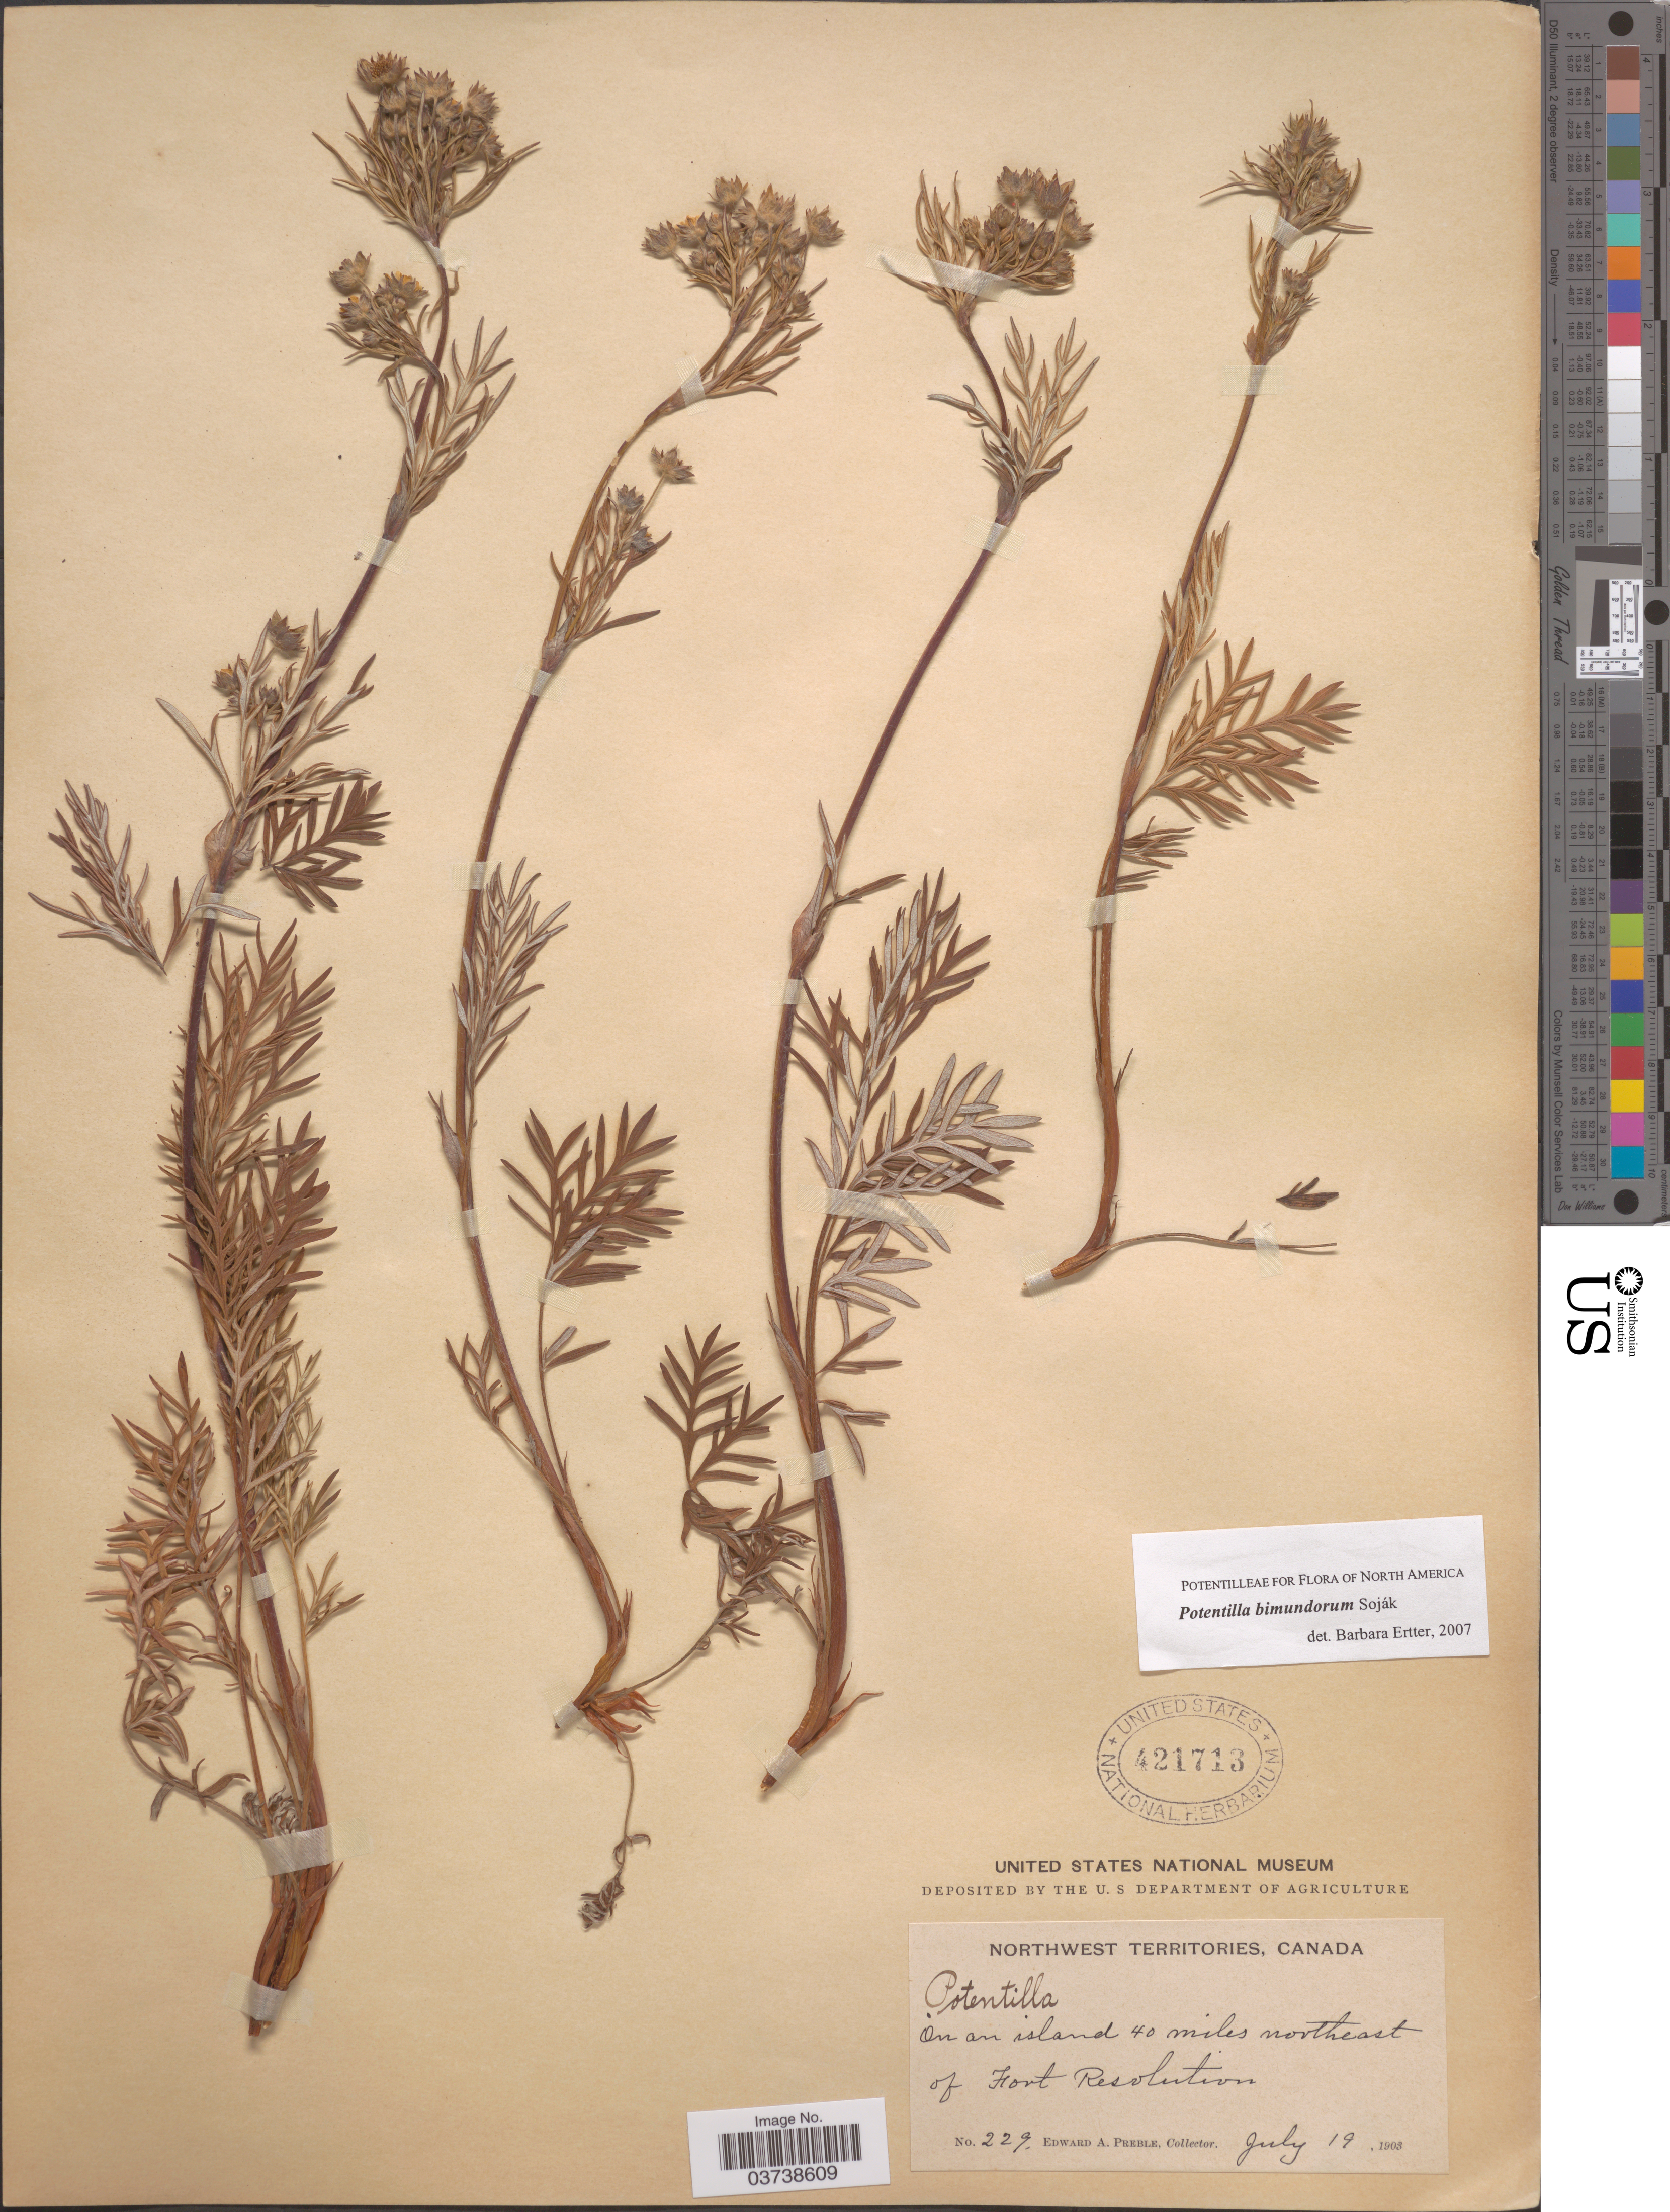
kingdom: Plantae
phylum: Tracheophyta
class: Magnoliopsida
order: Rosales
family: Rosaceae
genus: Potentilla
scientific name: Potentilla bimundorum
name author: Soják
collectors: E. Preble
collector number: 229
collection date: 1903-07-09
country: Canada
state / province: Northwest Territories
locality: On an island 40 miles northeast of Fort Resolution.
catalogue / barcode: US 421713